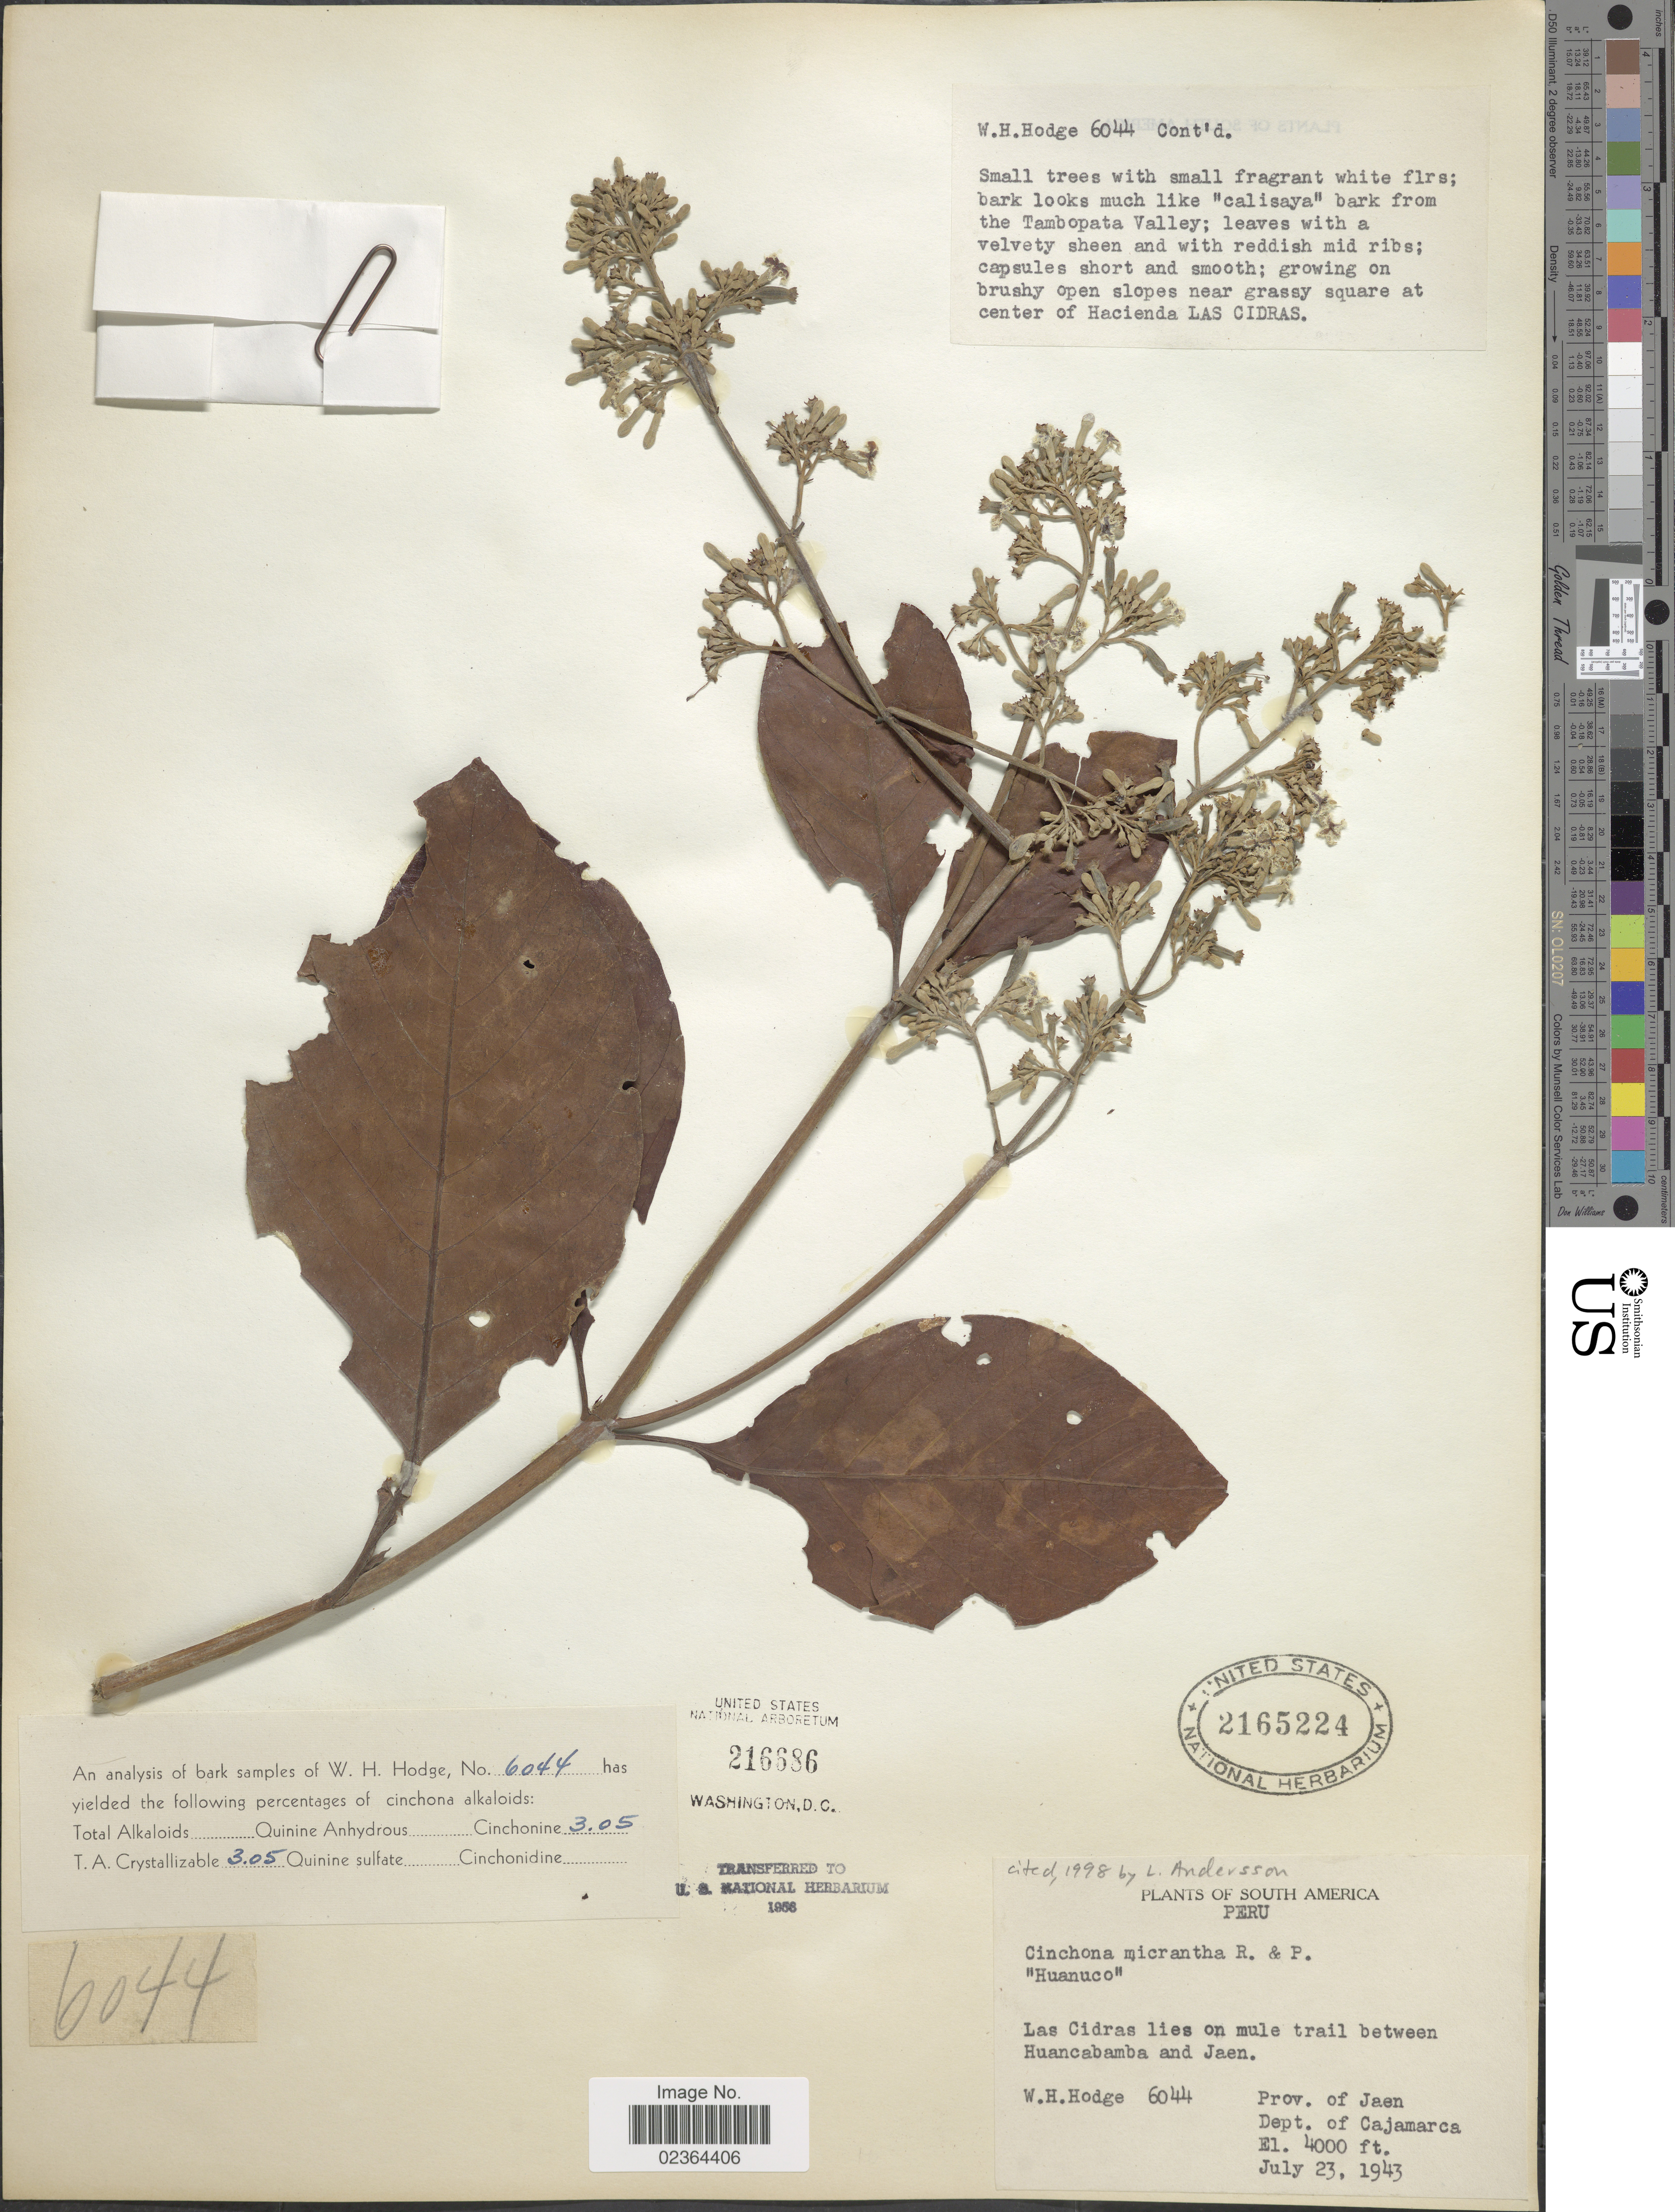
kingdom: Plantae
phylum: Tracheophyta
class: Magnoliopsida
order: Gentianales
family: Rubiaceae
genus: Cinchona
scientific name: Cinchona micrantha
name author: Ruiz & Pav.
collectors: W. Hodge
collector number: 6044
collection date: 1943-07-23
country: Peru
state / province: Cajamarca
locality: Las Cidras lies on mule trail between Huancabamba and Jaen, Prov. of Jaen, Dept. Cajamarca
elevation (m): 1219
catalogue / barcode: US 2165224